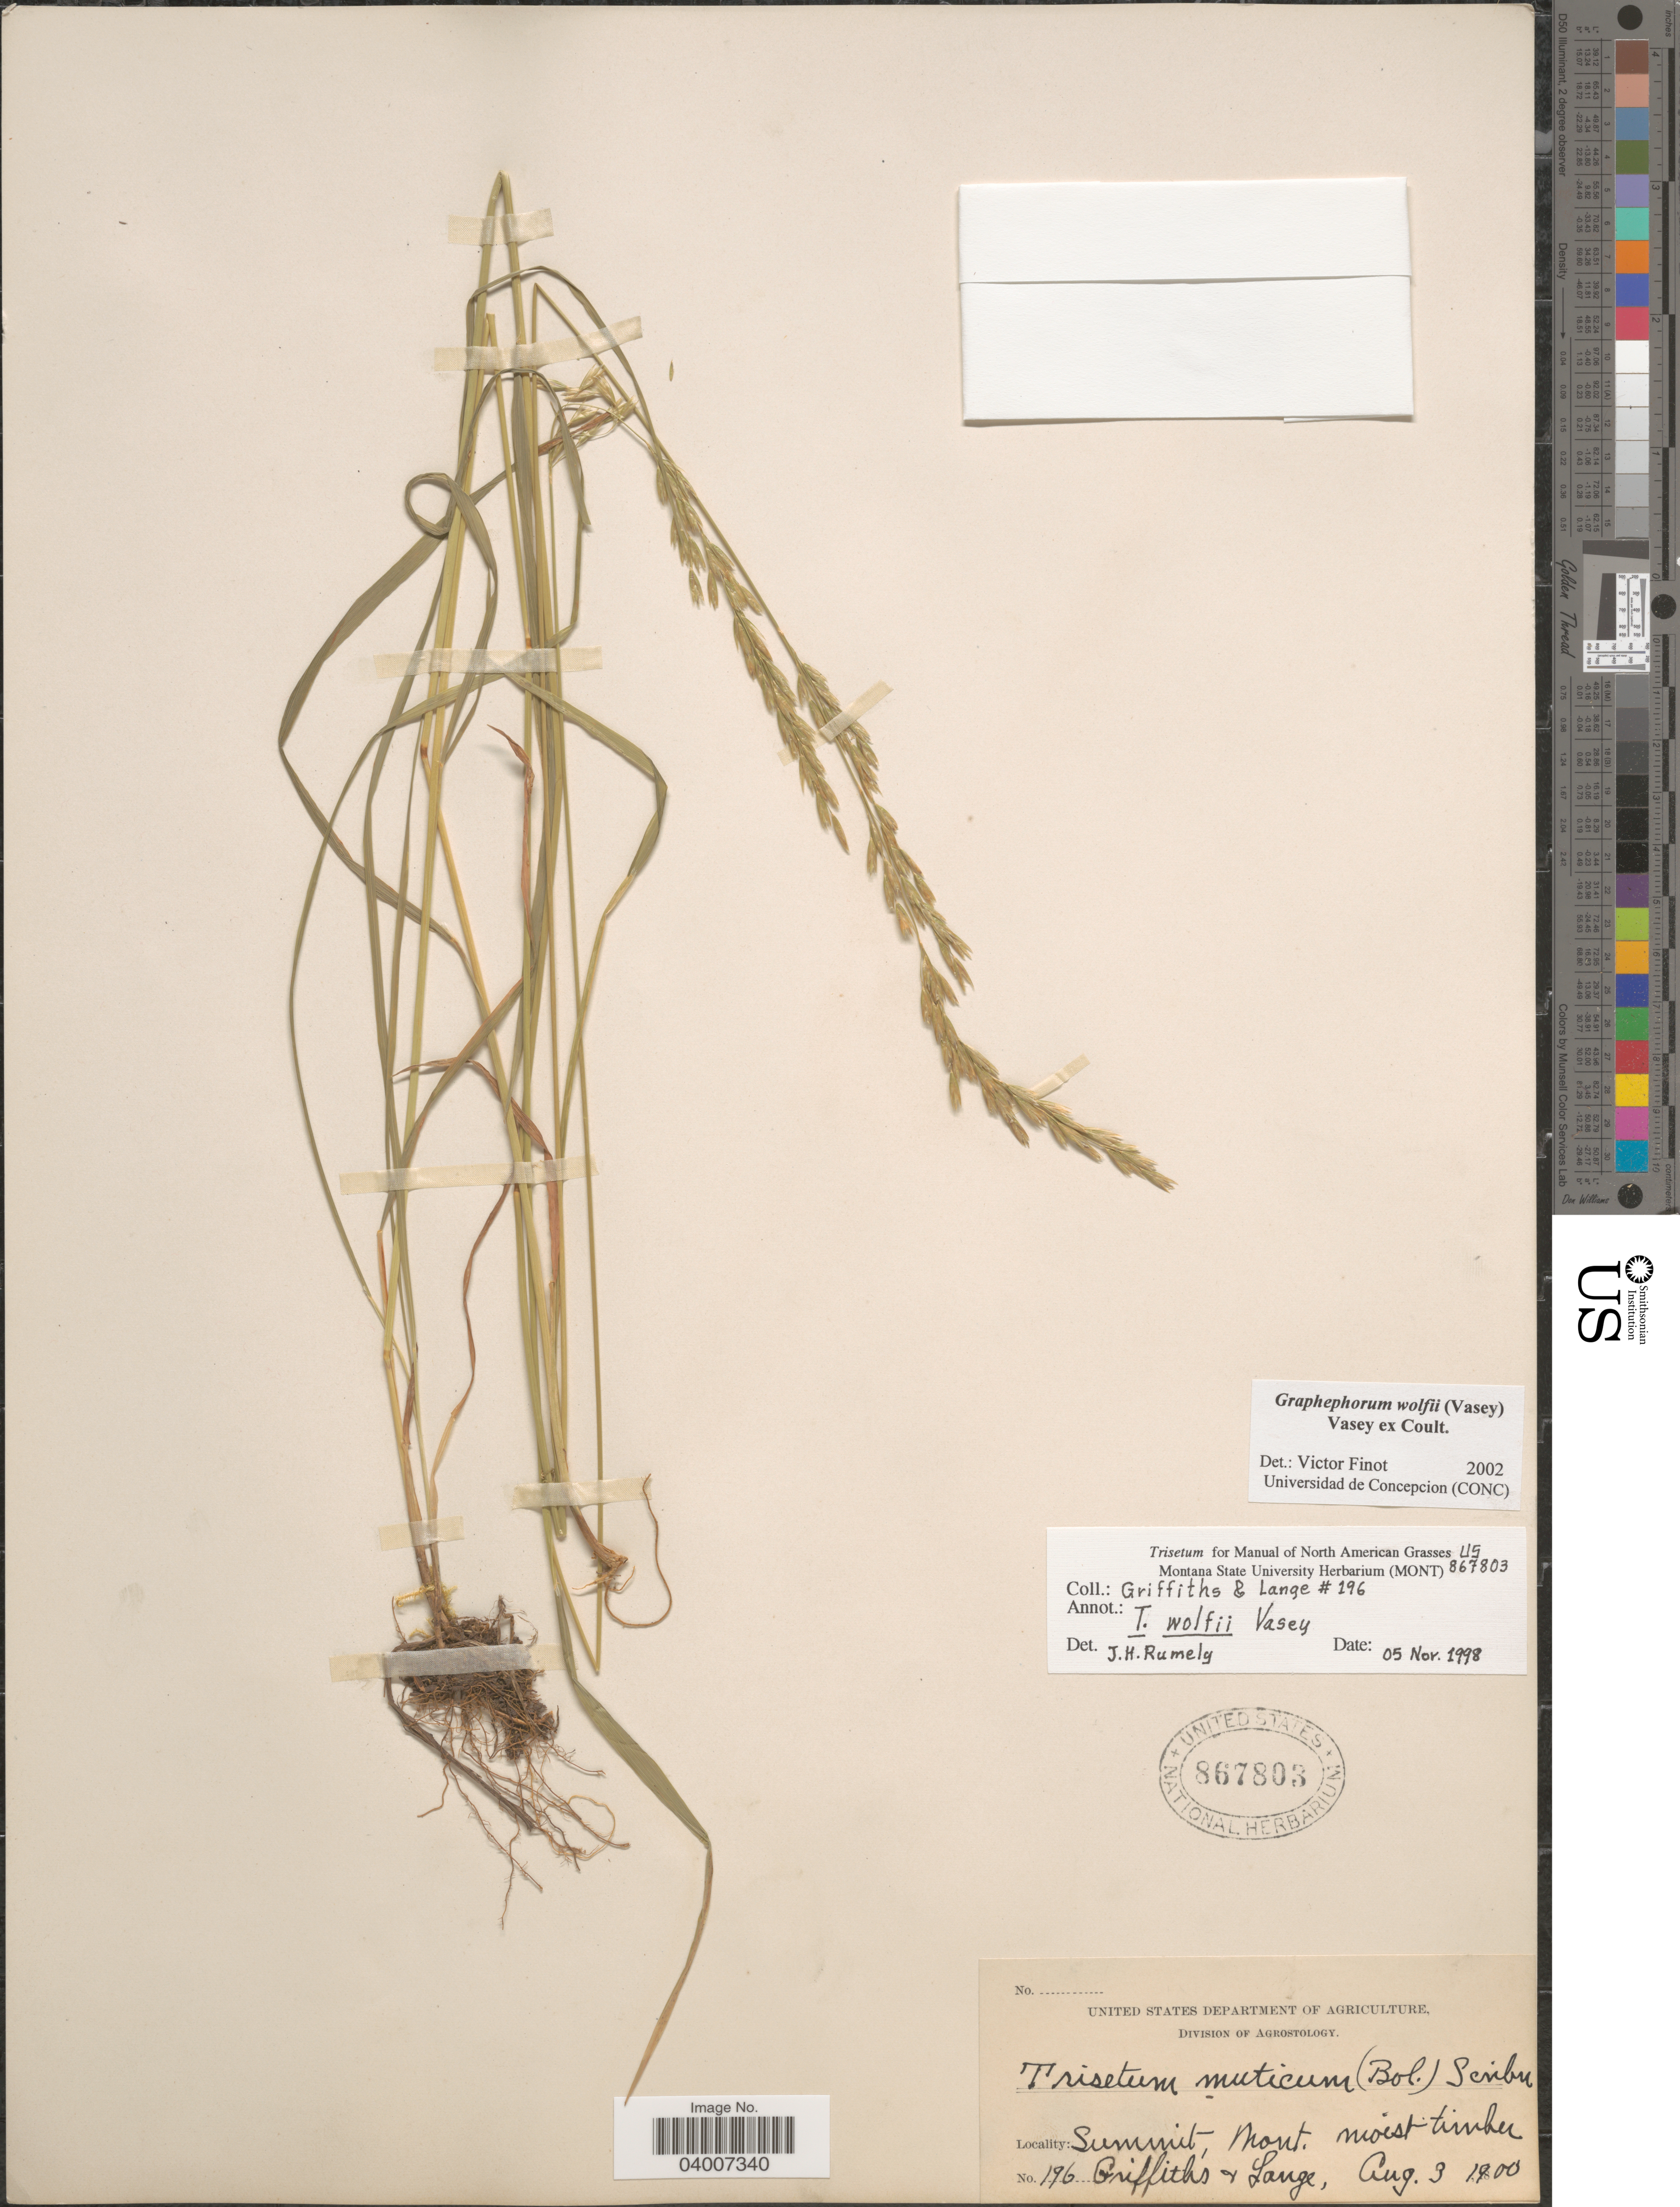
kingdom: Plantae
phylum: Tracheophyta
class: Liliopsida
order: Poales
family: Poaceae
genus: Graphephorum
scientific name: Graphephorum wolfii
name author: (E. Fourn.) Vasey ex Coult.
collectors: -- Griffiths & -- Lange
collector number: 196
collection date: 1900-08-03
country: United States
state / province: Montana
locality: Summit.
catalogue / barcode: US 867803